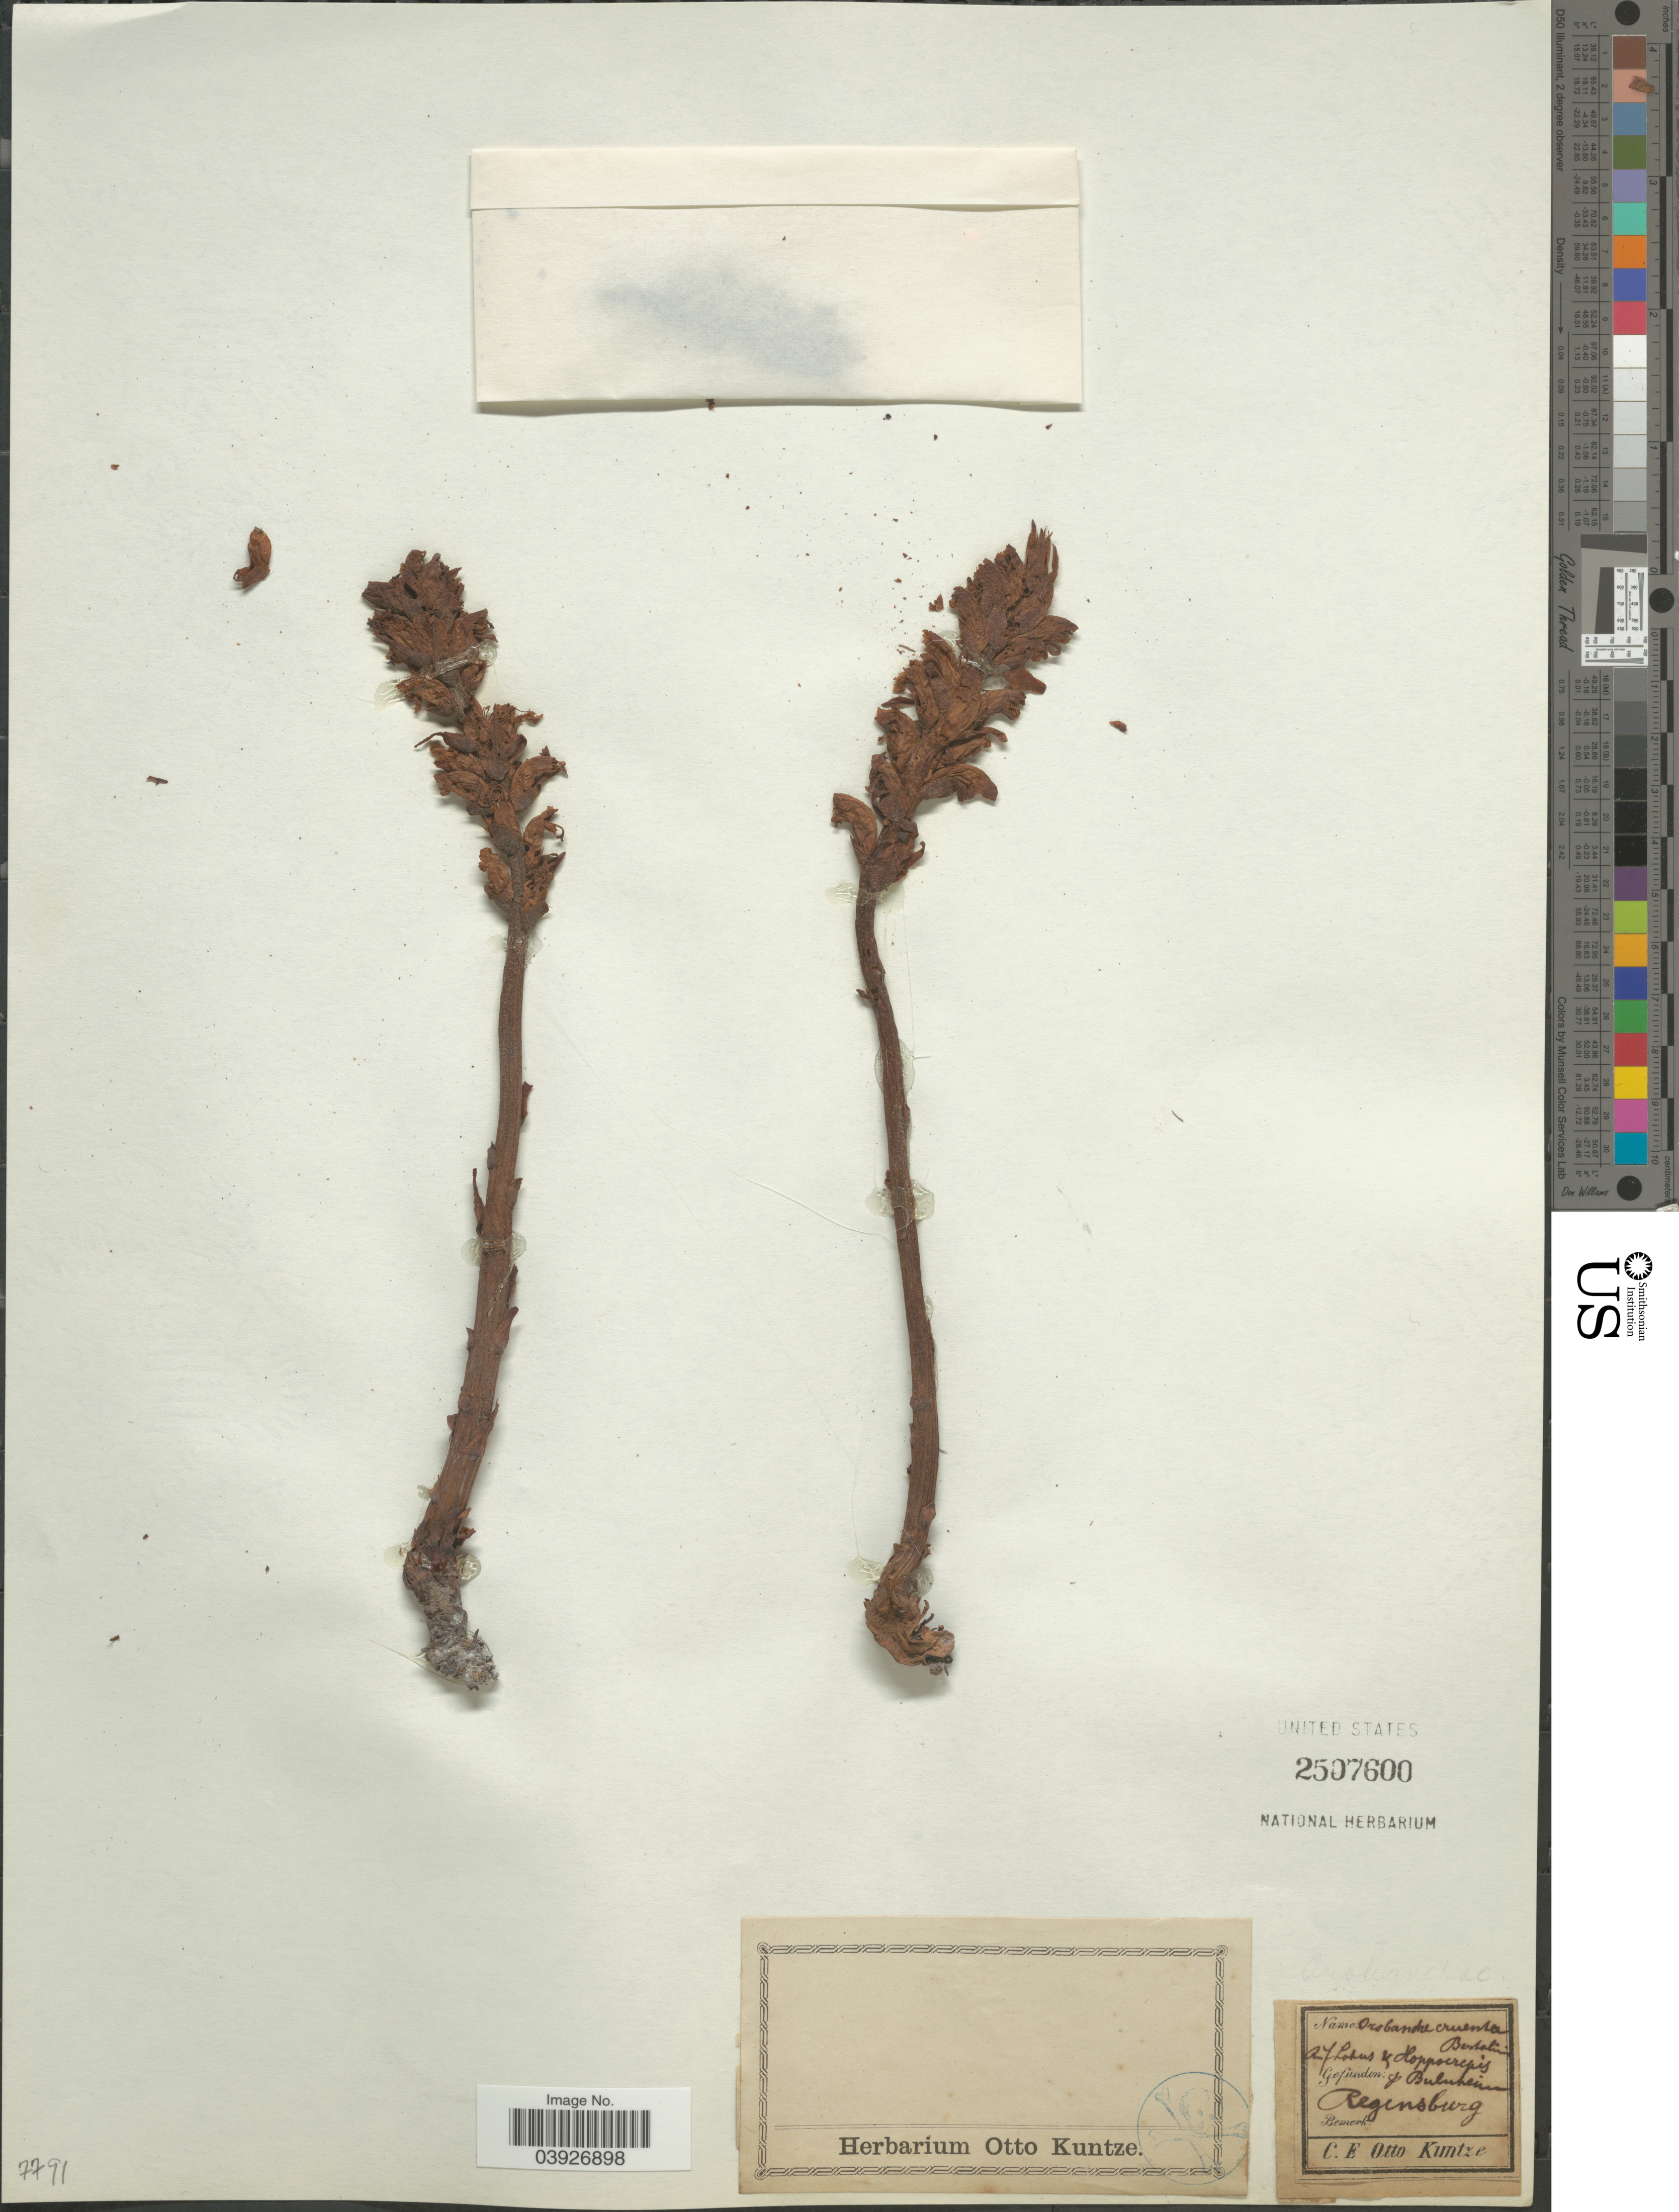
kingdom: Plantae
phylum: Tracheophyta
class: Magnoliopsida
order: Lamiales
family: Orobanchaceae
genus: Orobanche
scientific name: Orobanche crenata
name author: Vell.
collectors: C.E.O. Kuntze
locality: Regensburg.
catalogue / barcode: US 2507600